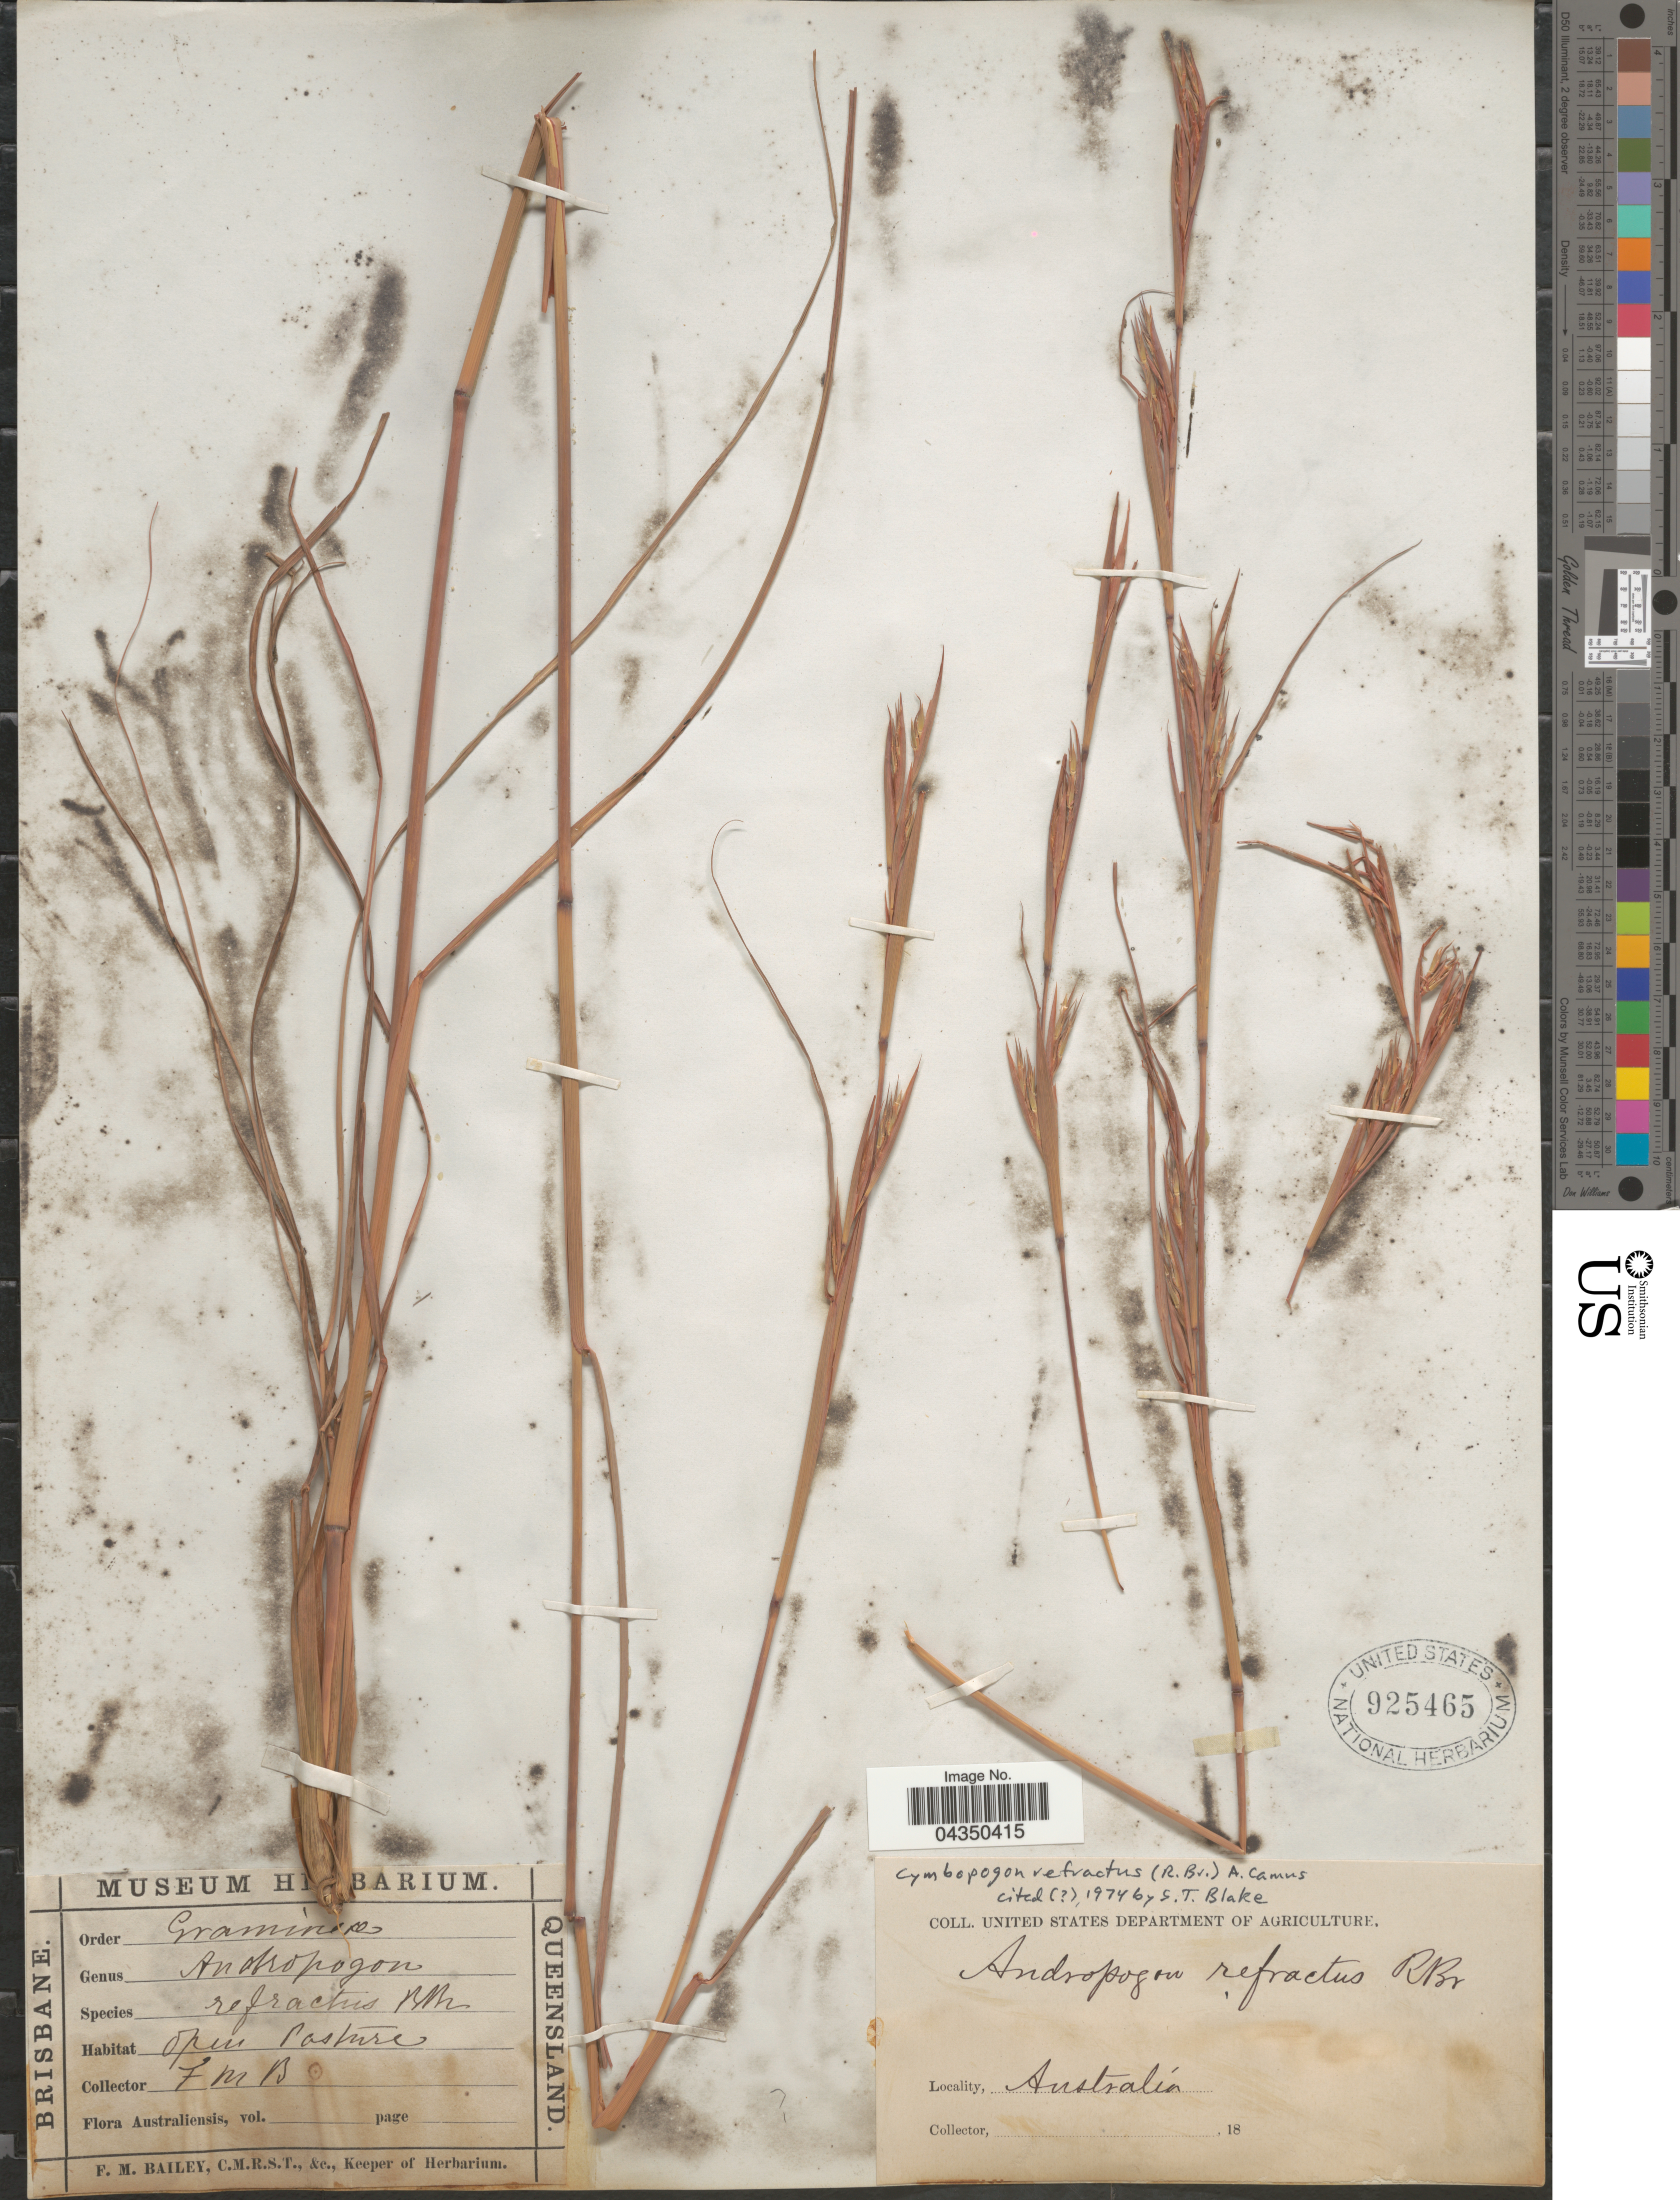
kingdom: Plantae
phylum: Tracheophyta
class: Liliopsida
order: Poales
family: Poaceae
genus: Cymbopogon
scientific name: Cymbopogon refractus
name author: (R. Br.) A. Camus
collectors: F. M. Bailey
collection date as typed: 18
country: Australia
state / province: Queensland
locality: Brisbane.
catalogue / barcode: US 925465